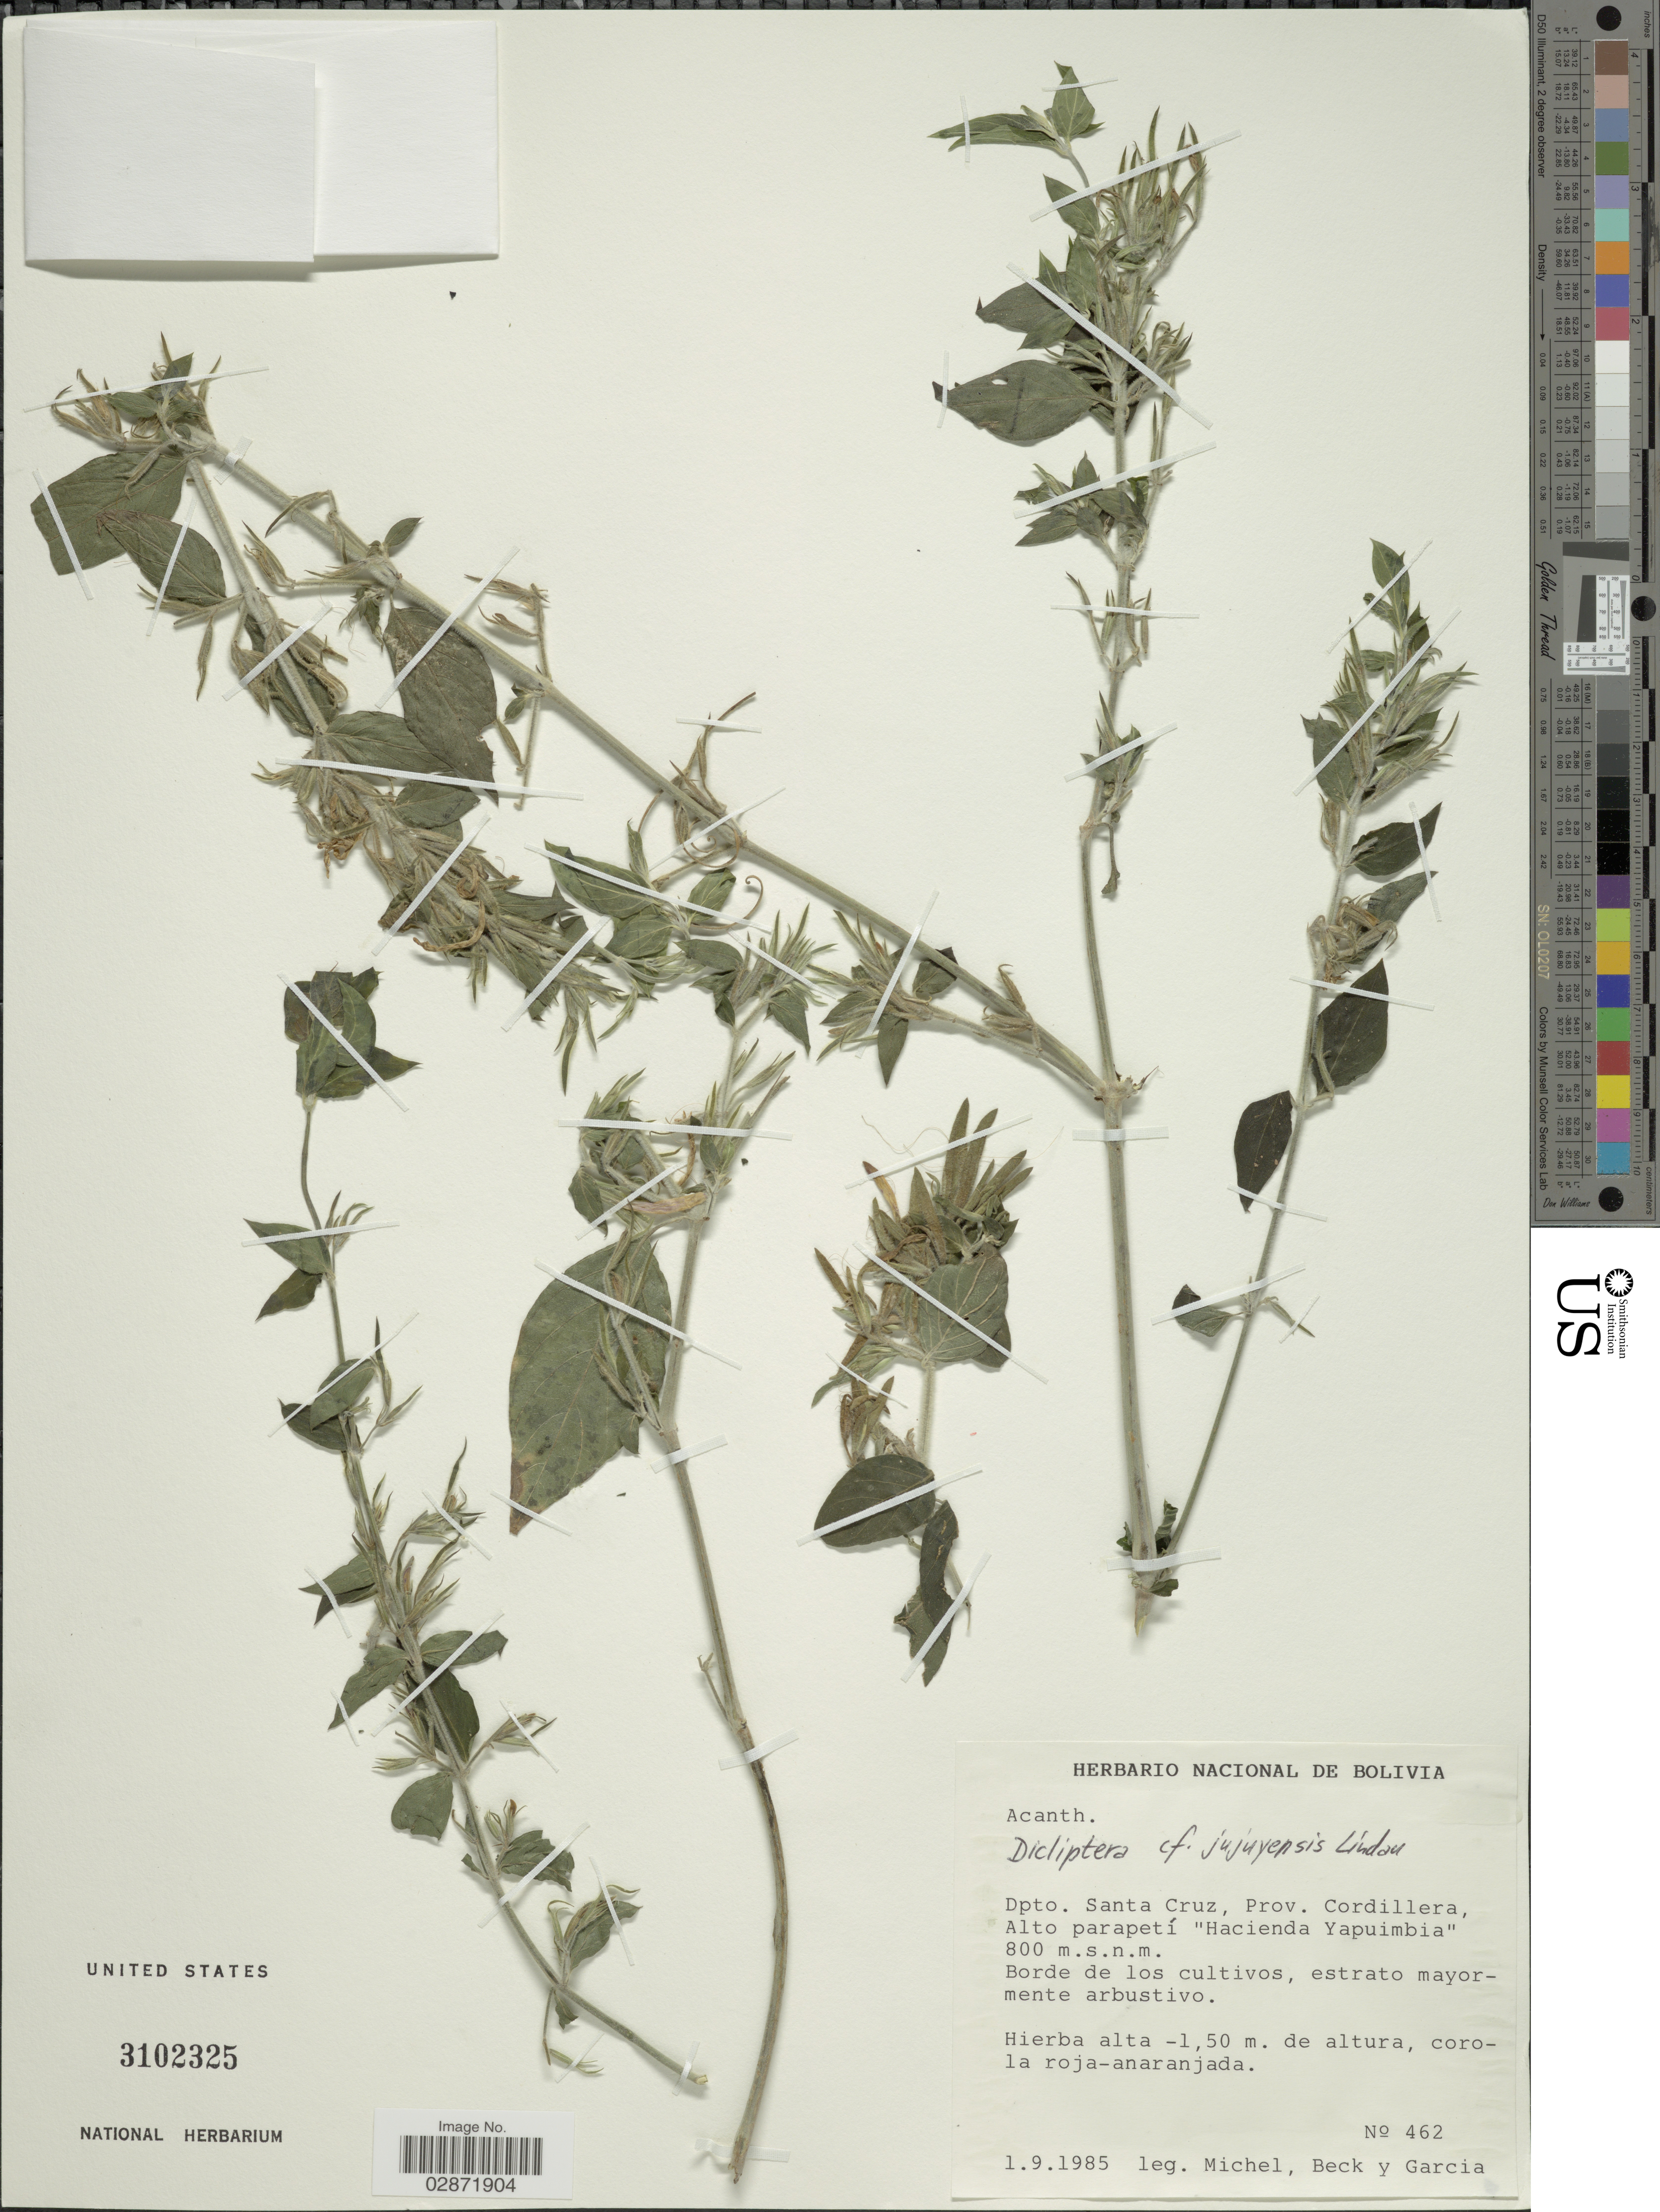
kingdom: Plantae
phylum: Tracheophyta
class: Magnoliopsida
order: Lamiales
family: Acanthaceae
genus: Dicliptera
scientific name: Dicliptera jujuyensis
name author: Lindau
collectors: -. Michel, -- Beck & H. Garcia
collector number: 462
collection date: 1985-09-01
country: Bolivia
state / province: Santa Cruz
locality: Dpto. Santa Cruz, Prov. Cordillera, Alto parapetí, "Hacienda Yapuimbia".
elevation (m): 800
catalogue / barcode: US 3102325